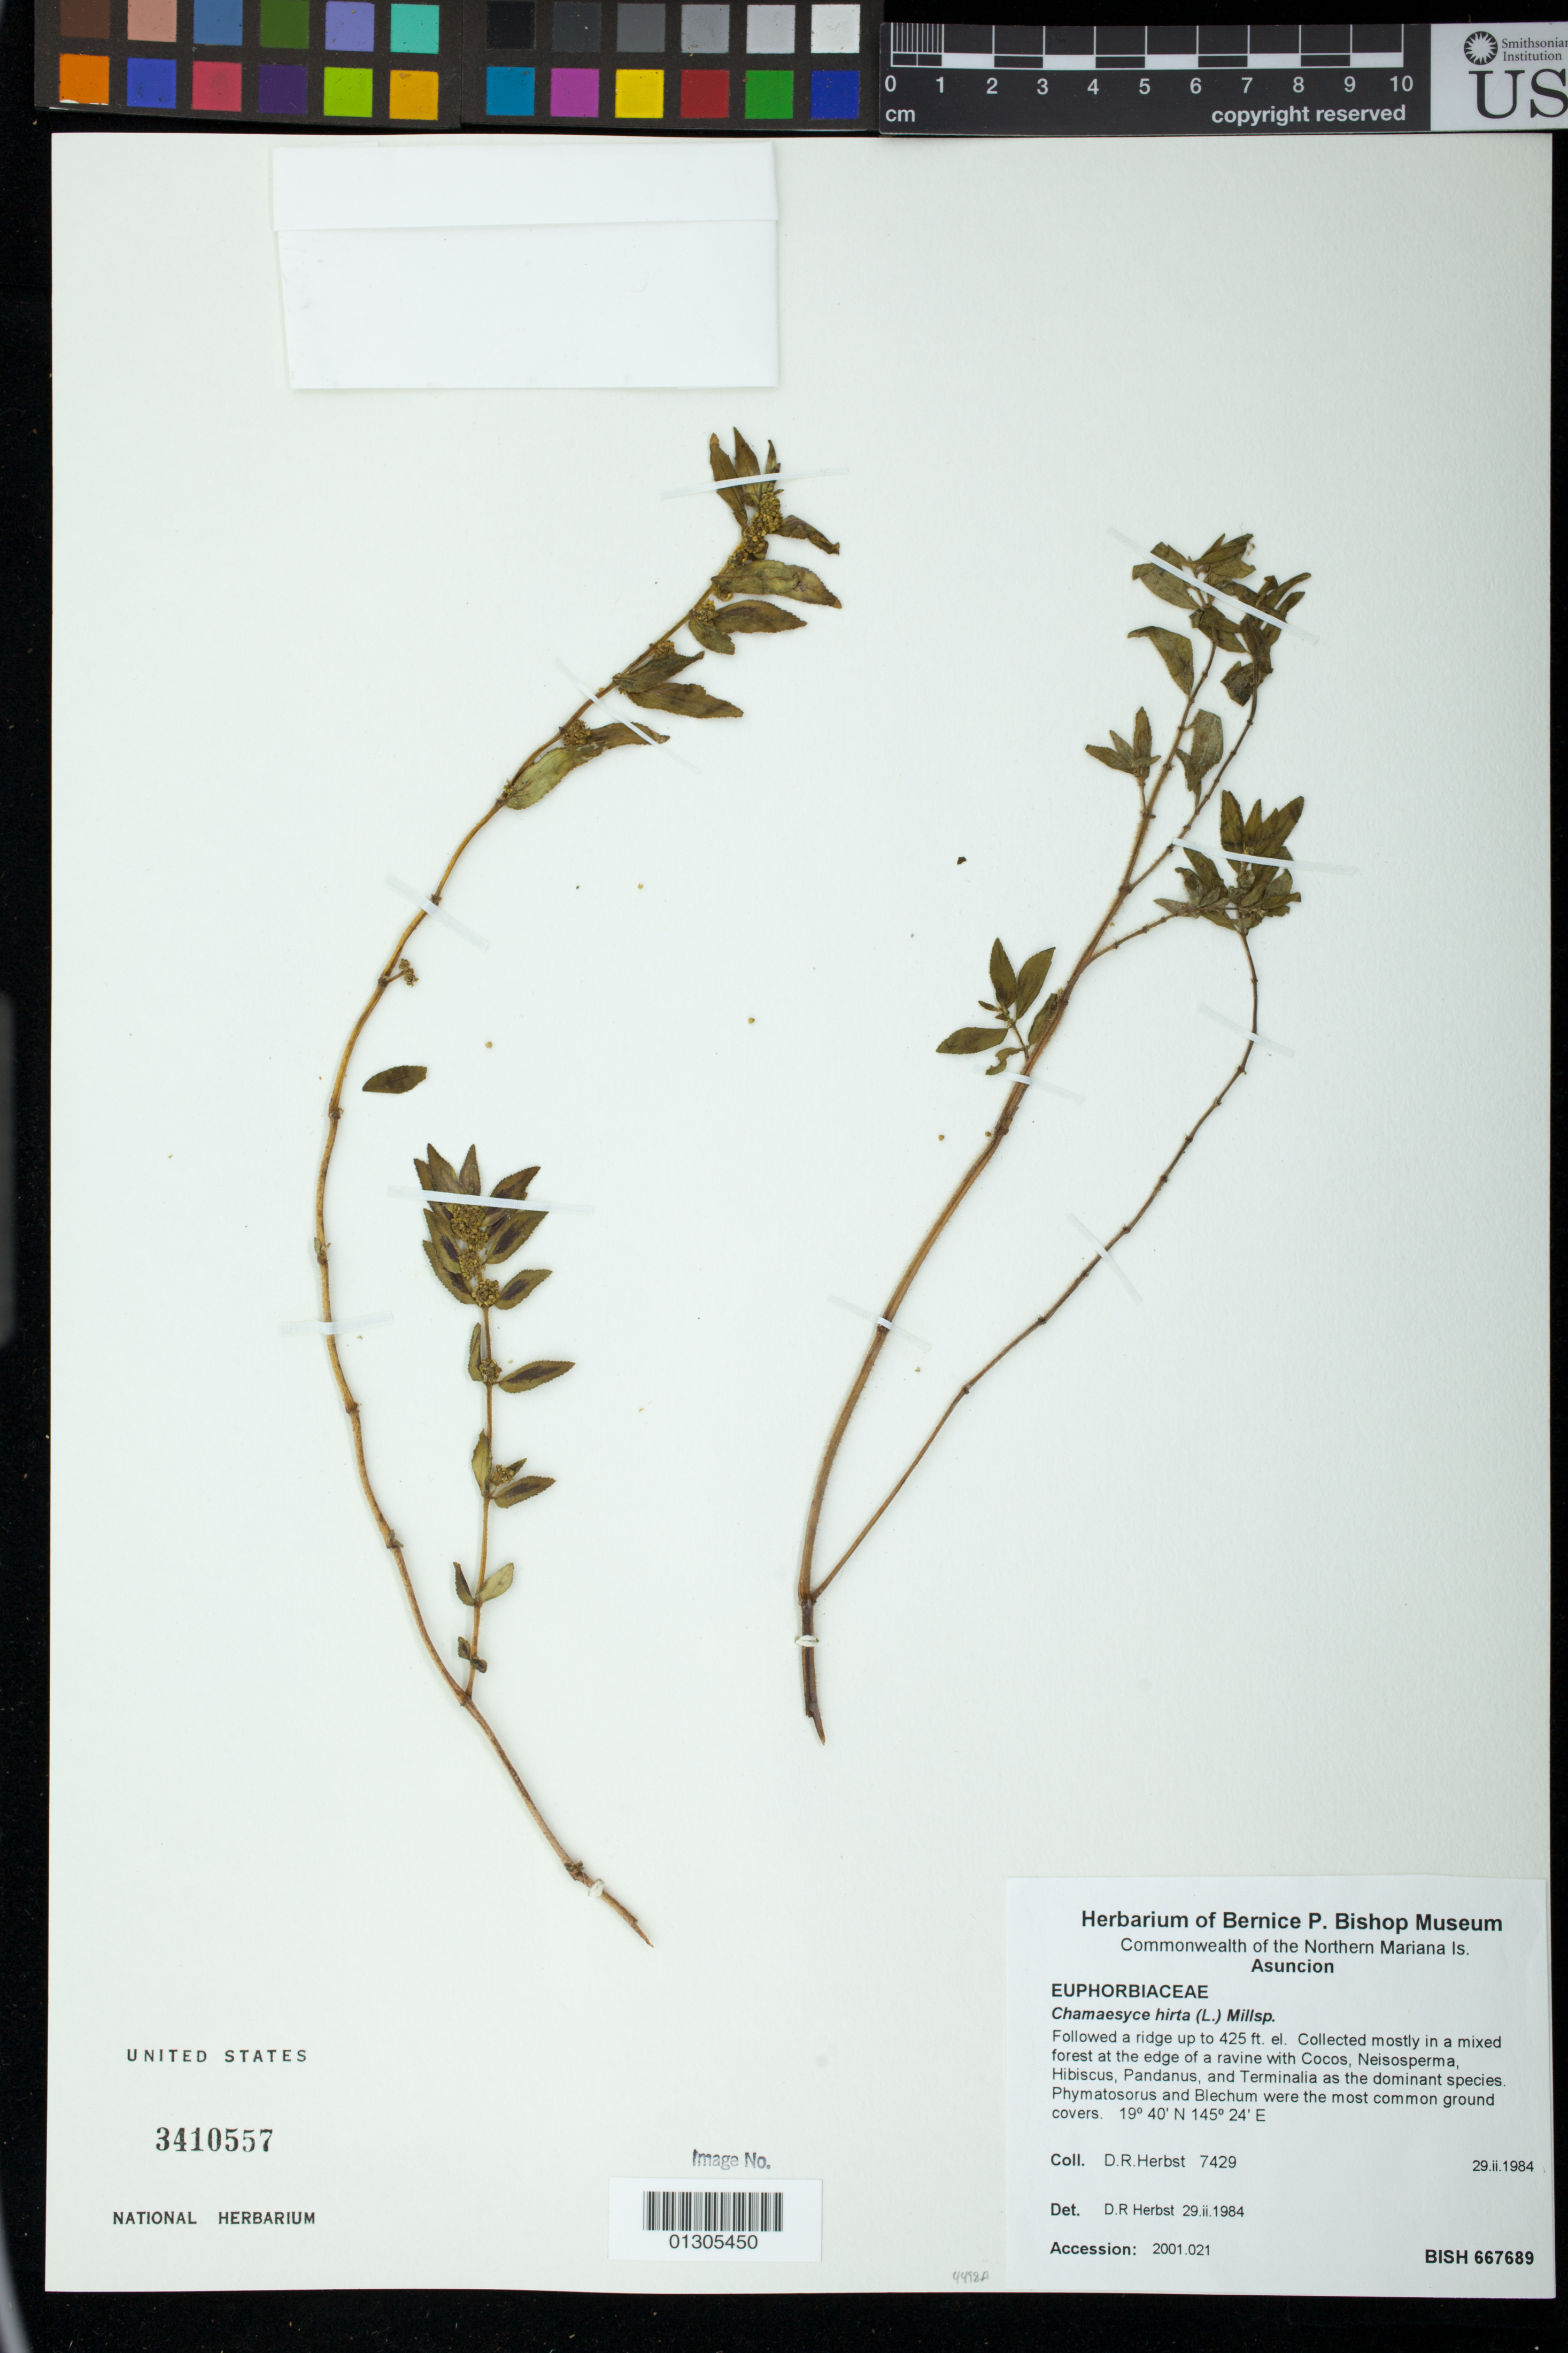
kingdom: Plantae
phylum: Tracheophyta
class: Magnoliopsida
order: Malpighiales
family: Euphorbiaceae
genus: Euphorbia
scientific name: Euphorbia hirta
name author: L.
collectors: D. R. Herbst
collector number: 7429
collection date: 1984-02-29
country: Northern Mariana Islands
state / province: Northern Islands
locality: Asuncion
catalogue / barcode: US 3410557